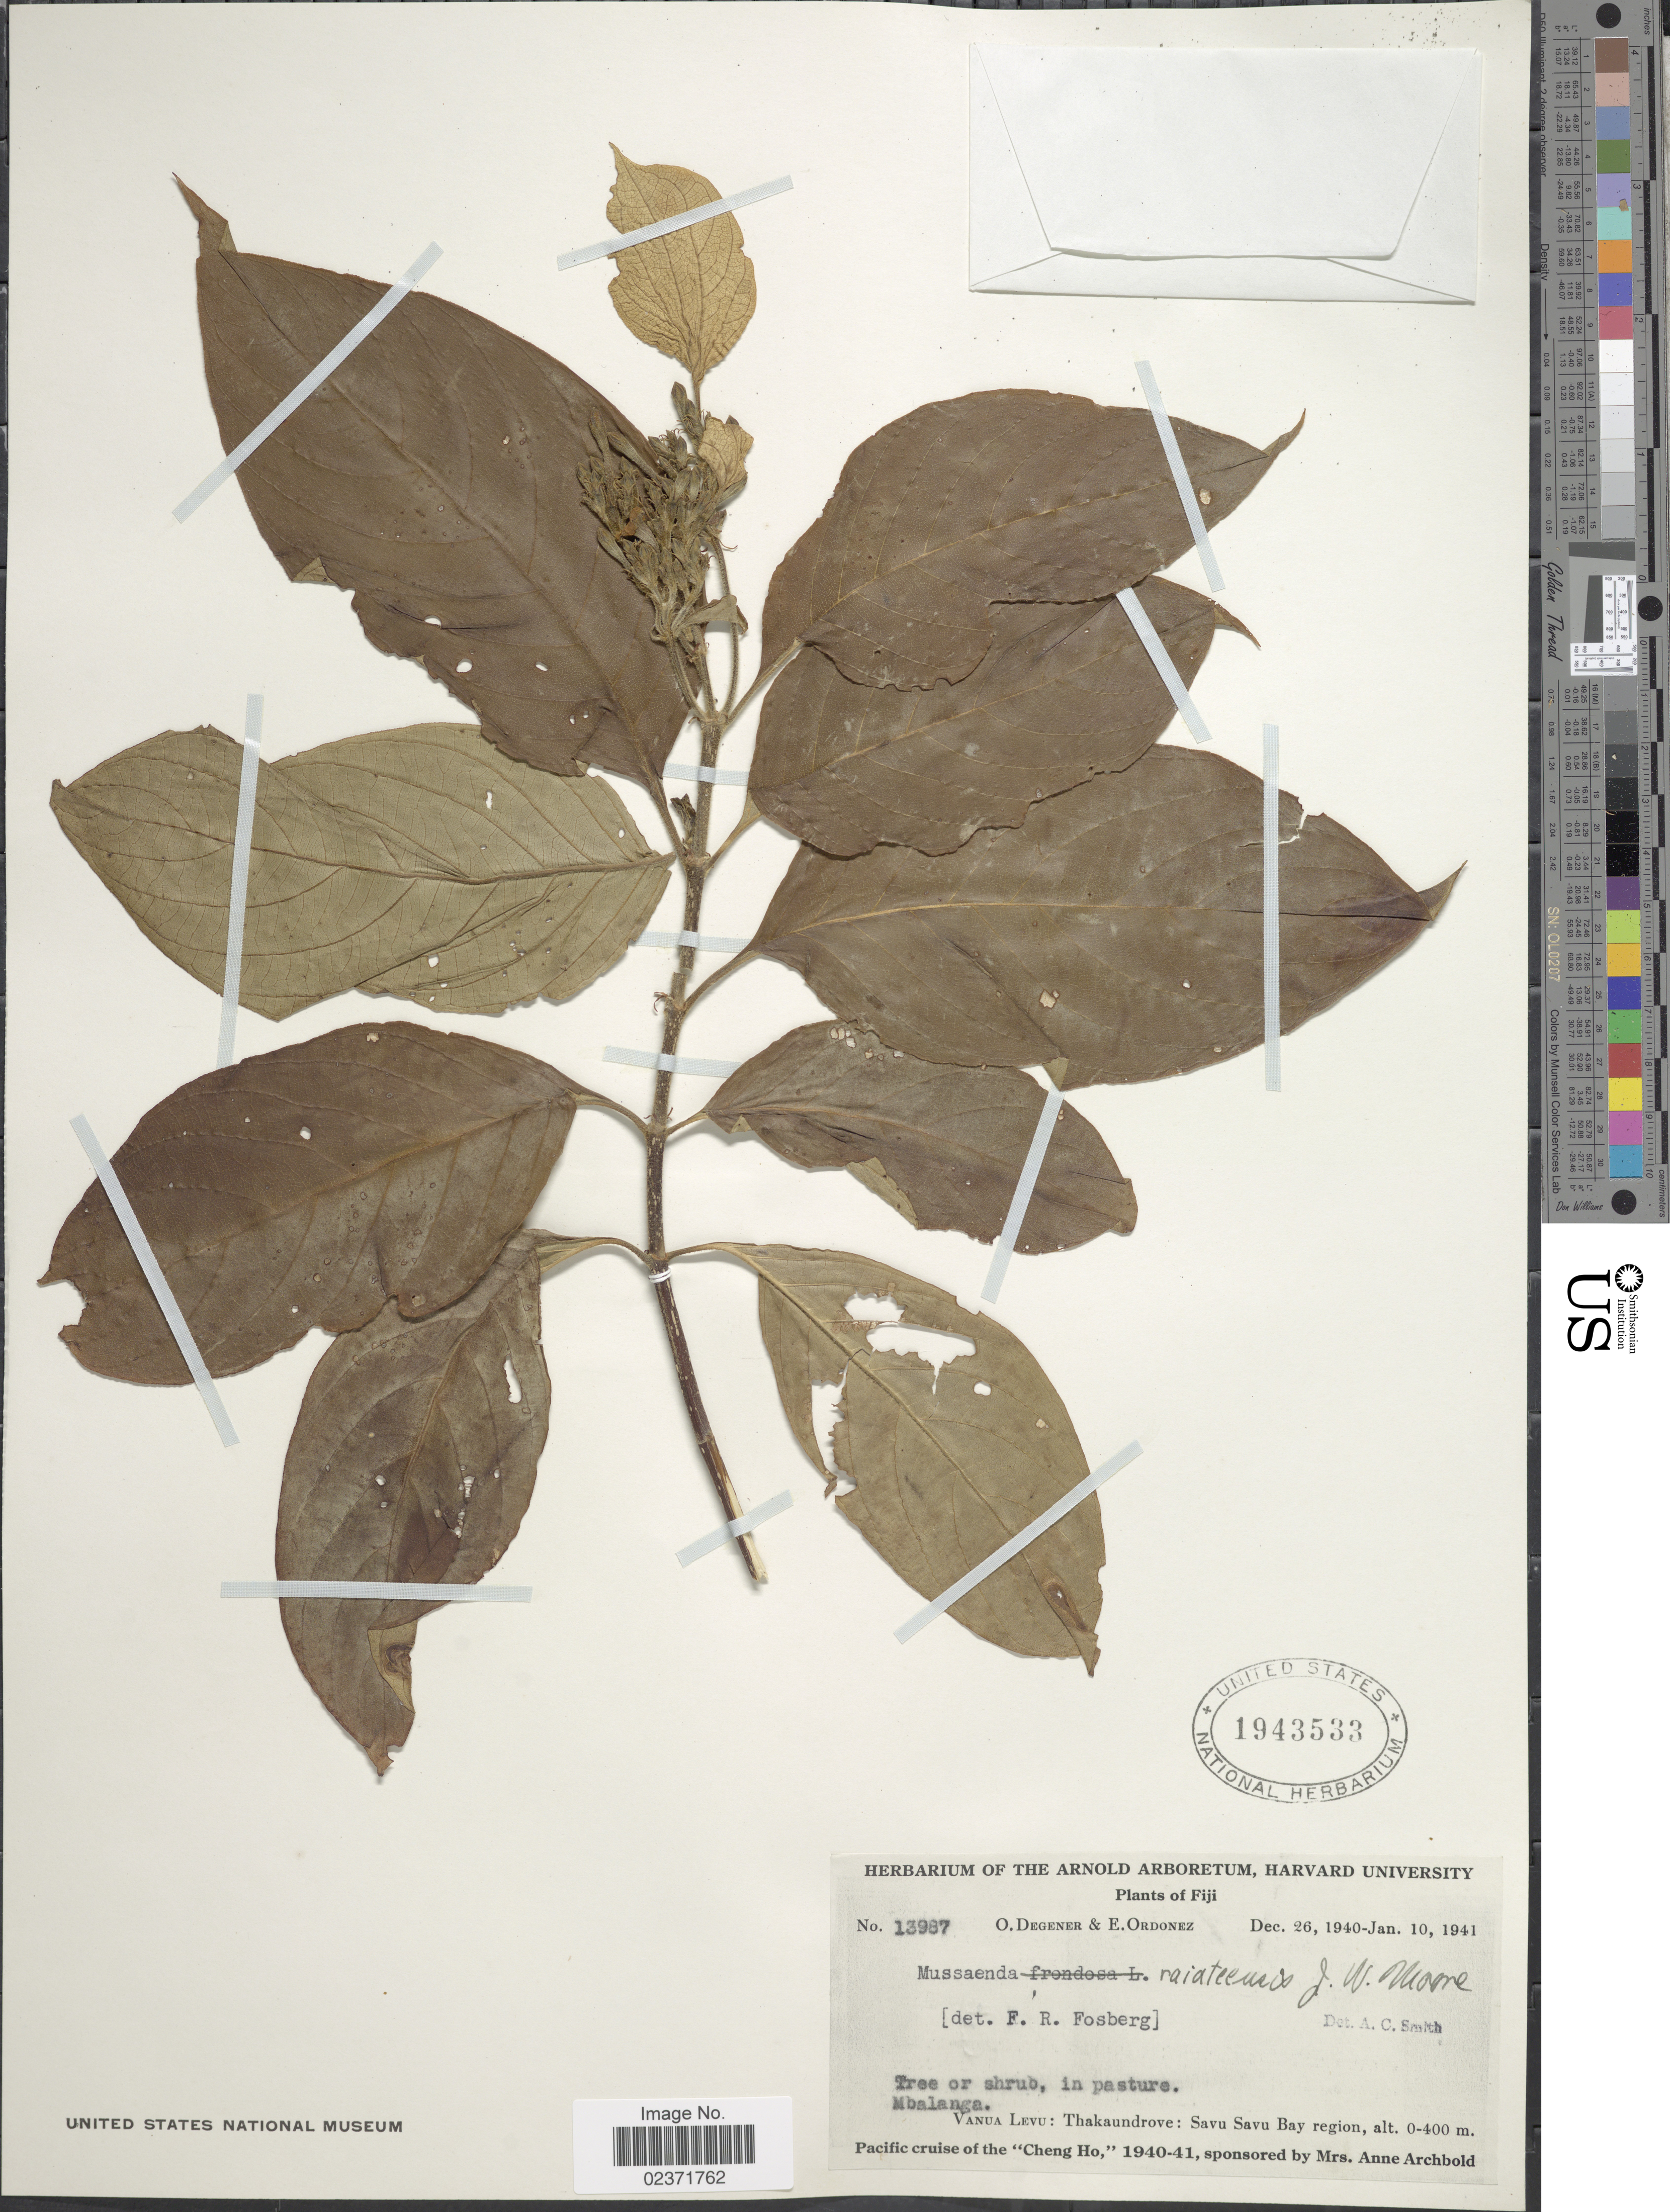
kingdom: Plantae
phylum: Tracheophyta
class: Magnoliopsida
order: Gentianales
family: Rubiaceae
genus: Mussaenda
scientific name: Mussaenda raiateensis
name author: J.W. Moore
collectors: O. Degener & E. Ordonez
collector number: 13987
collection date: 1940-12-26/1941-01-10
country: Fiji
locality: Mbalanga. Vanau Levu: Thakaundrove: Savu Savu Bay region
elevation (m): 0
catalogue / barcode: US 1943533